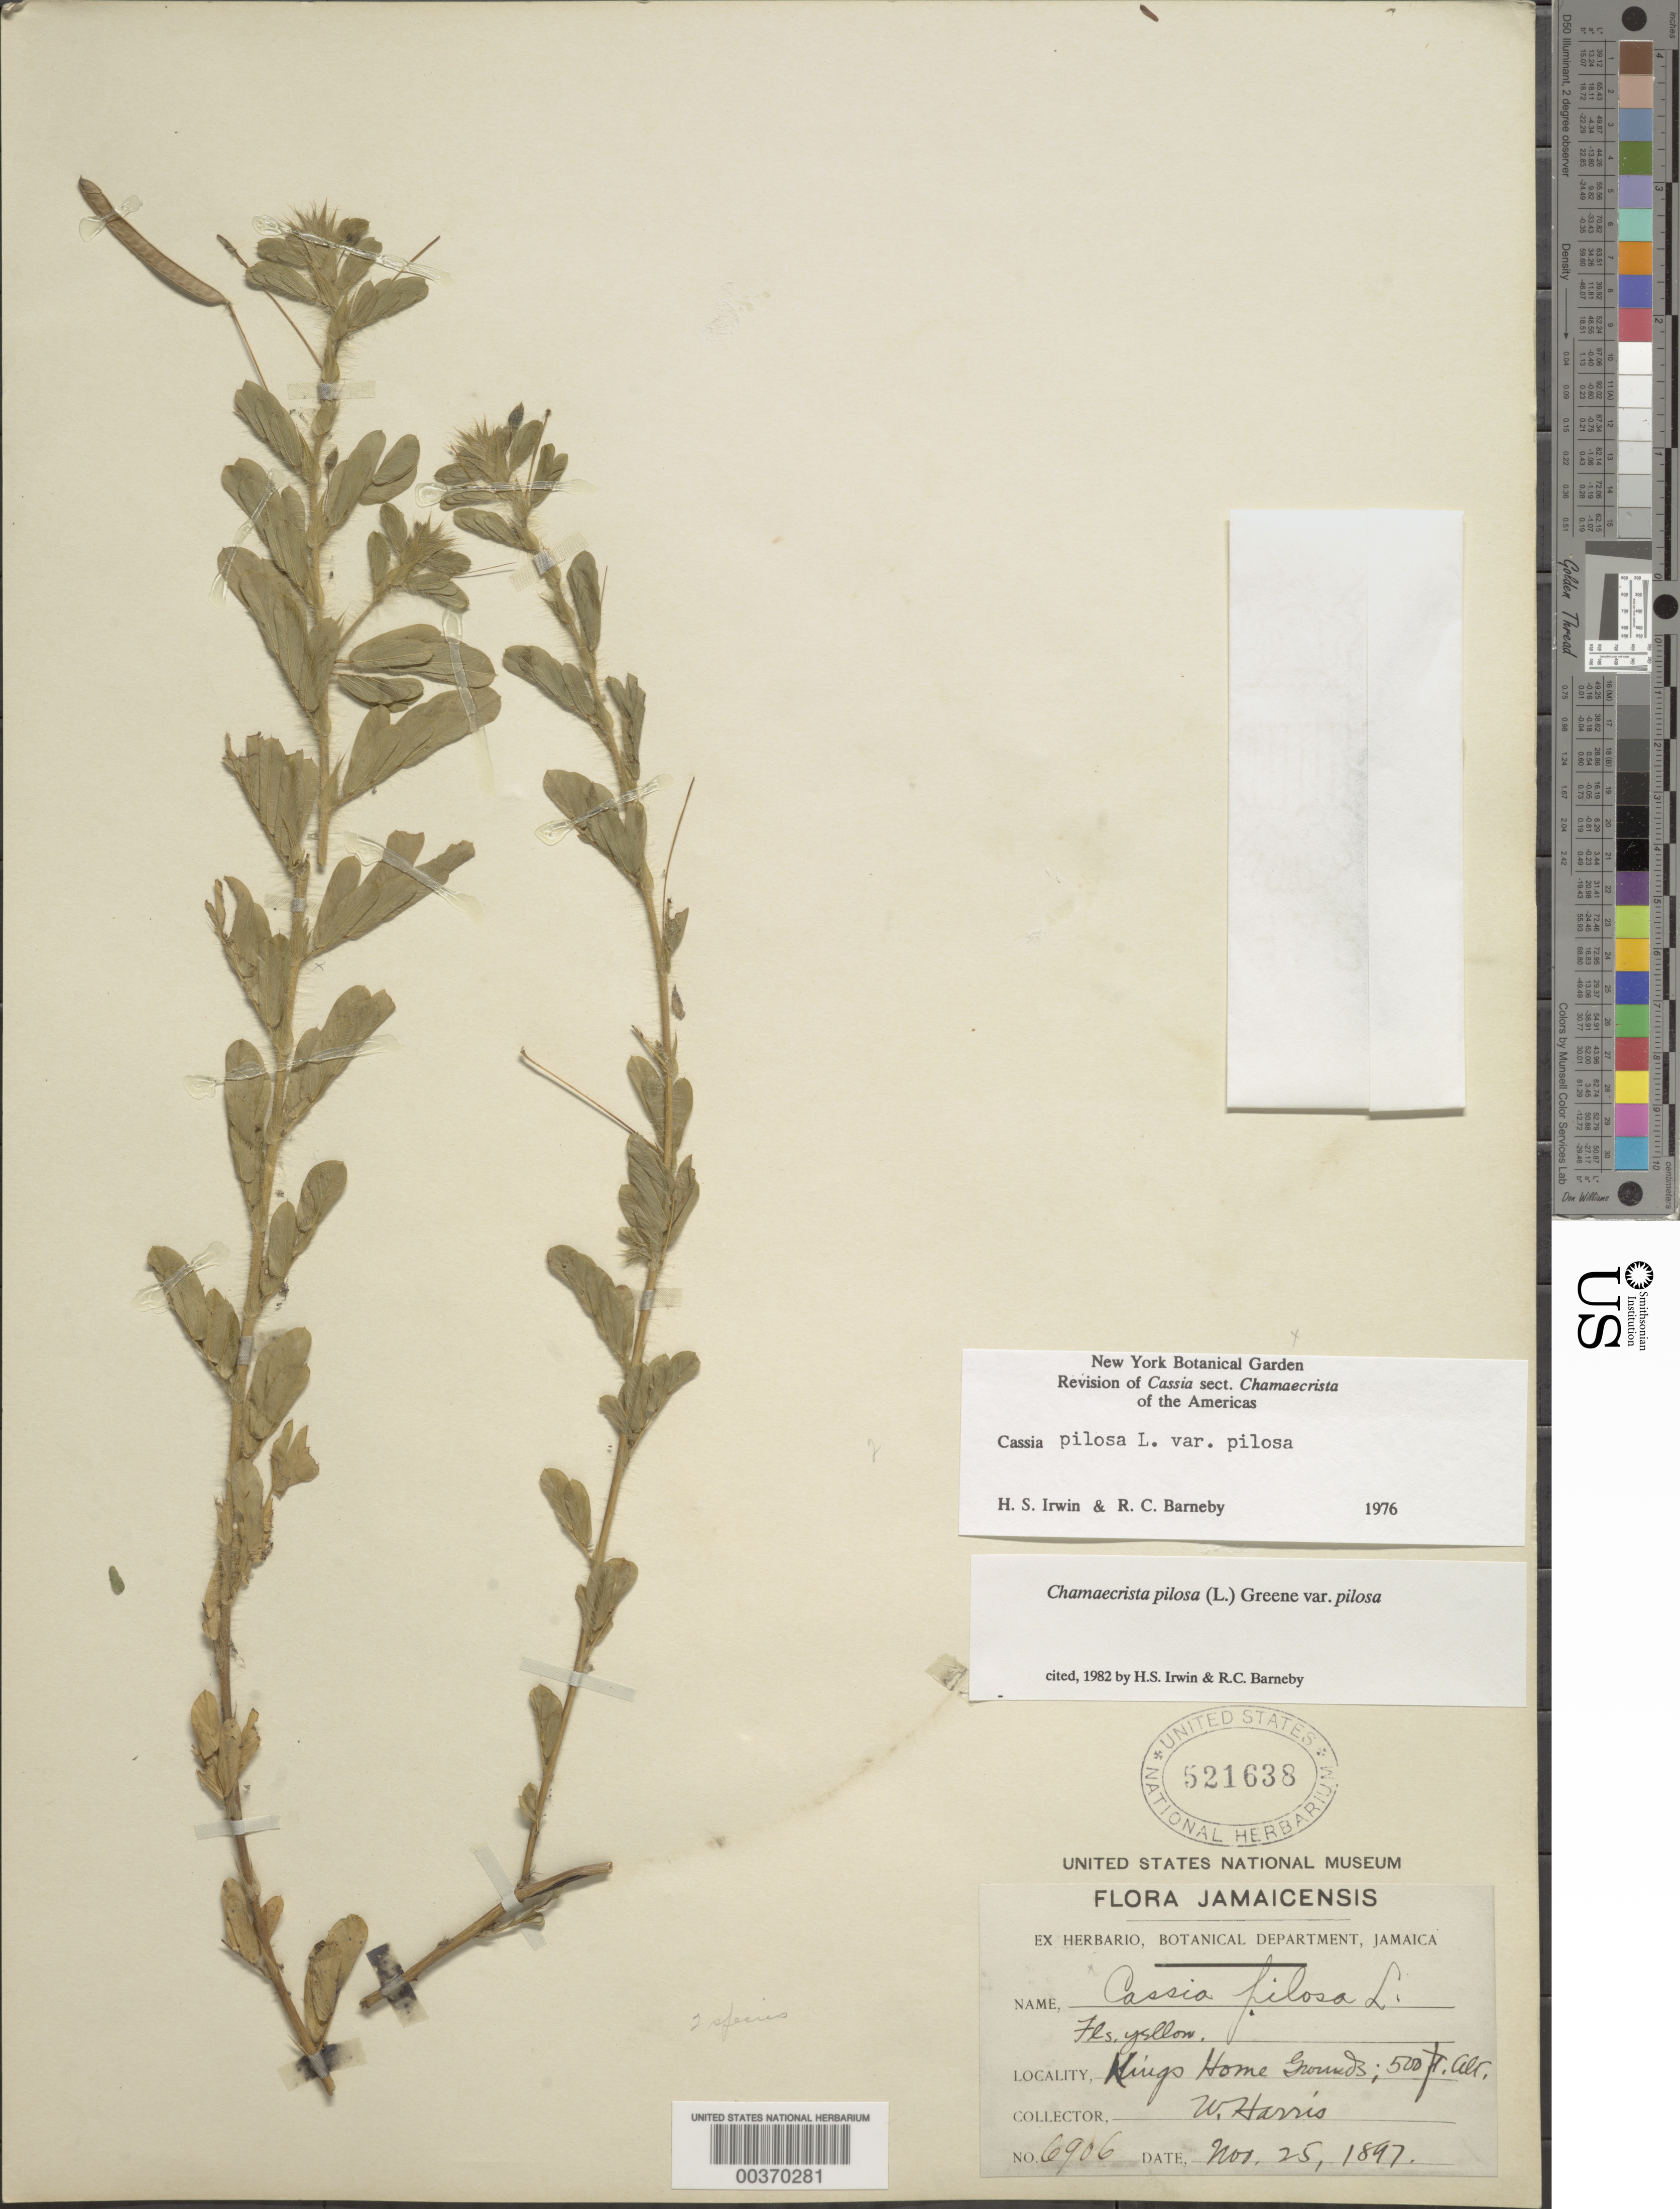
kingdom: Plantae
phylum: Tracheophyta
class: Magnoliopsida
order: Fabales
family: Fabaceae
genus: Chamaecrista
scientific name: Chamaecrista pilosa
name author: (L.) Greene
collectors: W. H. Harris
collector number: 6906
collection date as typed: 25 Nov 1897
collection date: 1897-11-25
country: Jamaica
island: Greater Antilles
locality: Kings home grounds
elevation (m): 152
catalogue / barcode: US 521638